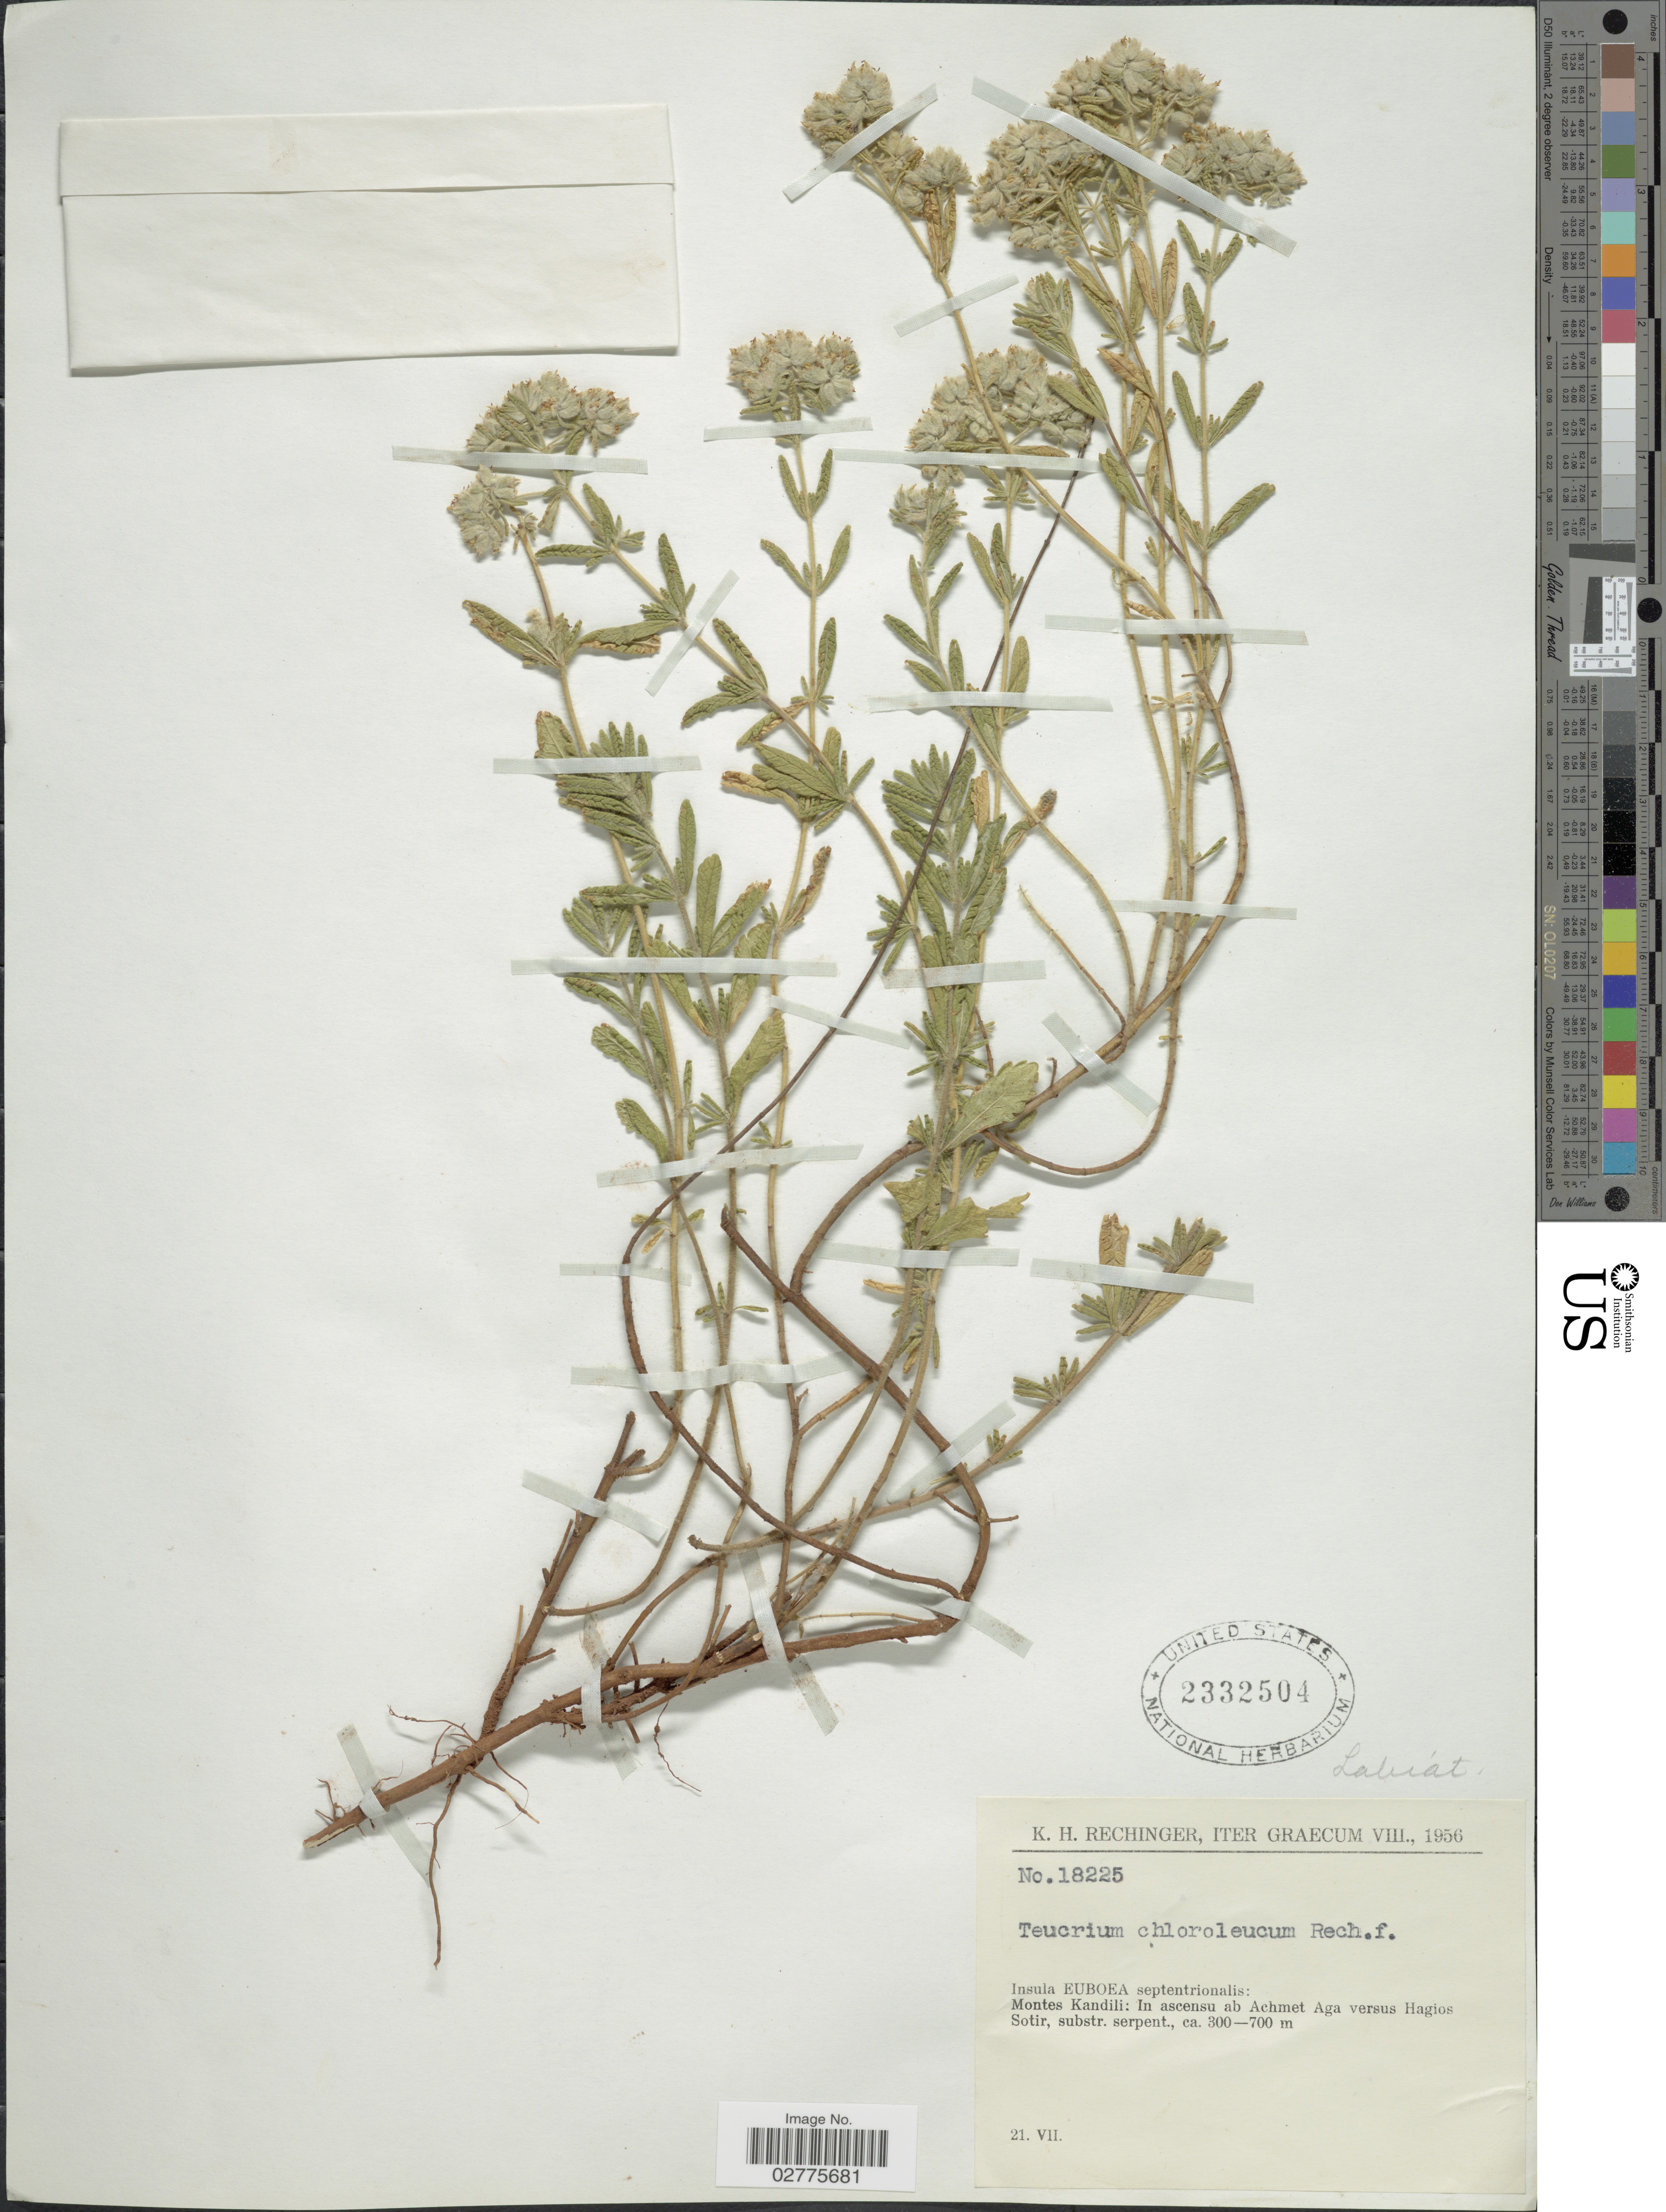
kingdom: Plantae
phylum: Tracheophyta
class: Magnoliopsida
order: Lamiales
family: Lamiaceae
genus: Teucrium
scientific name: Teucrium chloroleucum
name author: Rech. f.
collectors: K. H. Rechinger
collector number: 18225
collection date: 1956-07-21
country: Greece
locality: Insula Euboea septentrionalis: Montes Kandili: In ascensu ab Achmet Aga versus Hagios Sotir, substr. serpent.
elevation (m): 300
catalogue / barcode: US 2332504